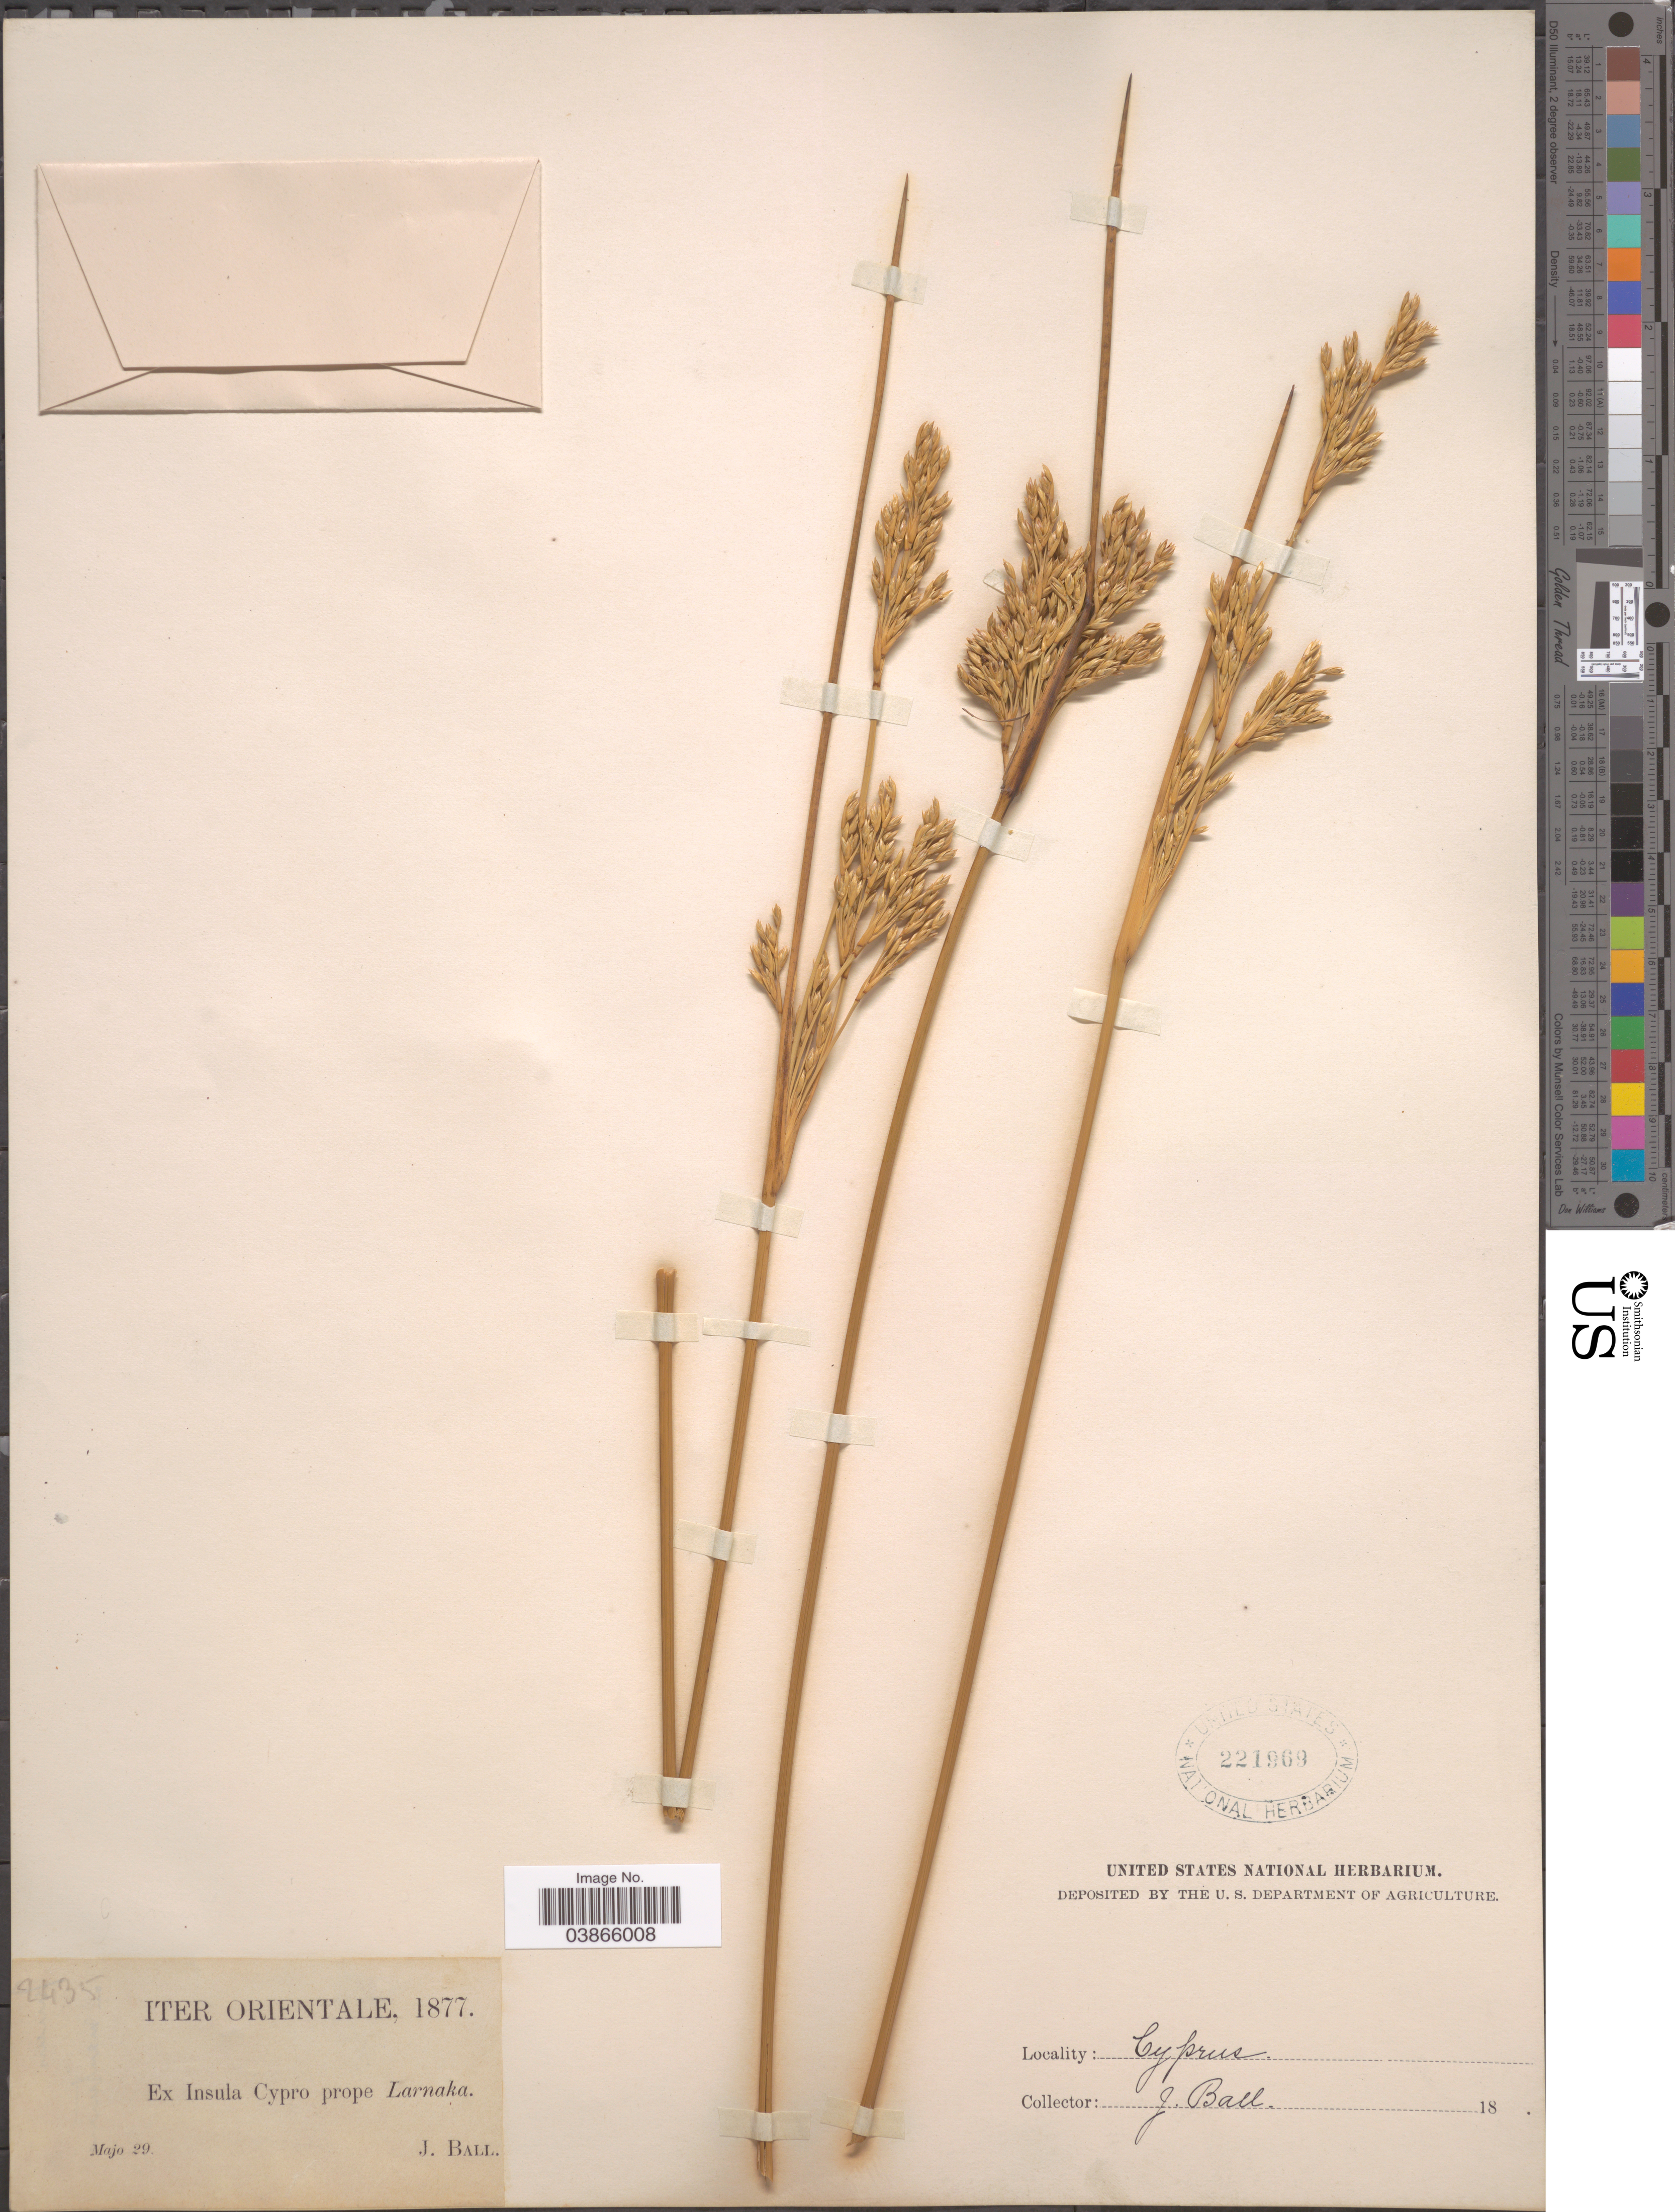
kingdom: Plantae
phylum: Tracheophyta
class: Liliopsida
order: Poales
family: Juncaceae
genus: Juncus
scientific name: Juncus sp.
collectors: J. Ball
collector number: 2435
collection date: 1877-05-29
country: Cyprus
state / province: Lárnaka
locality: Iter Orientale. Ex Insula Cypro prope Larnaka.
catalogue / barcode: US 221969